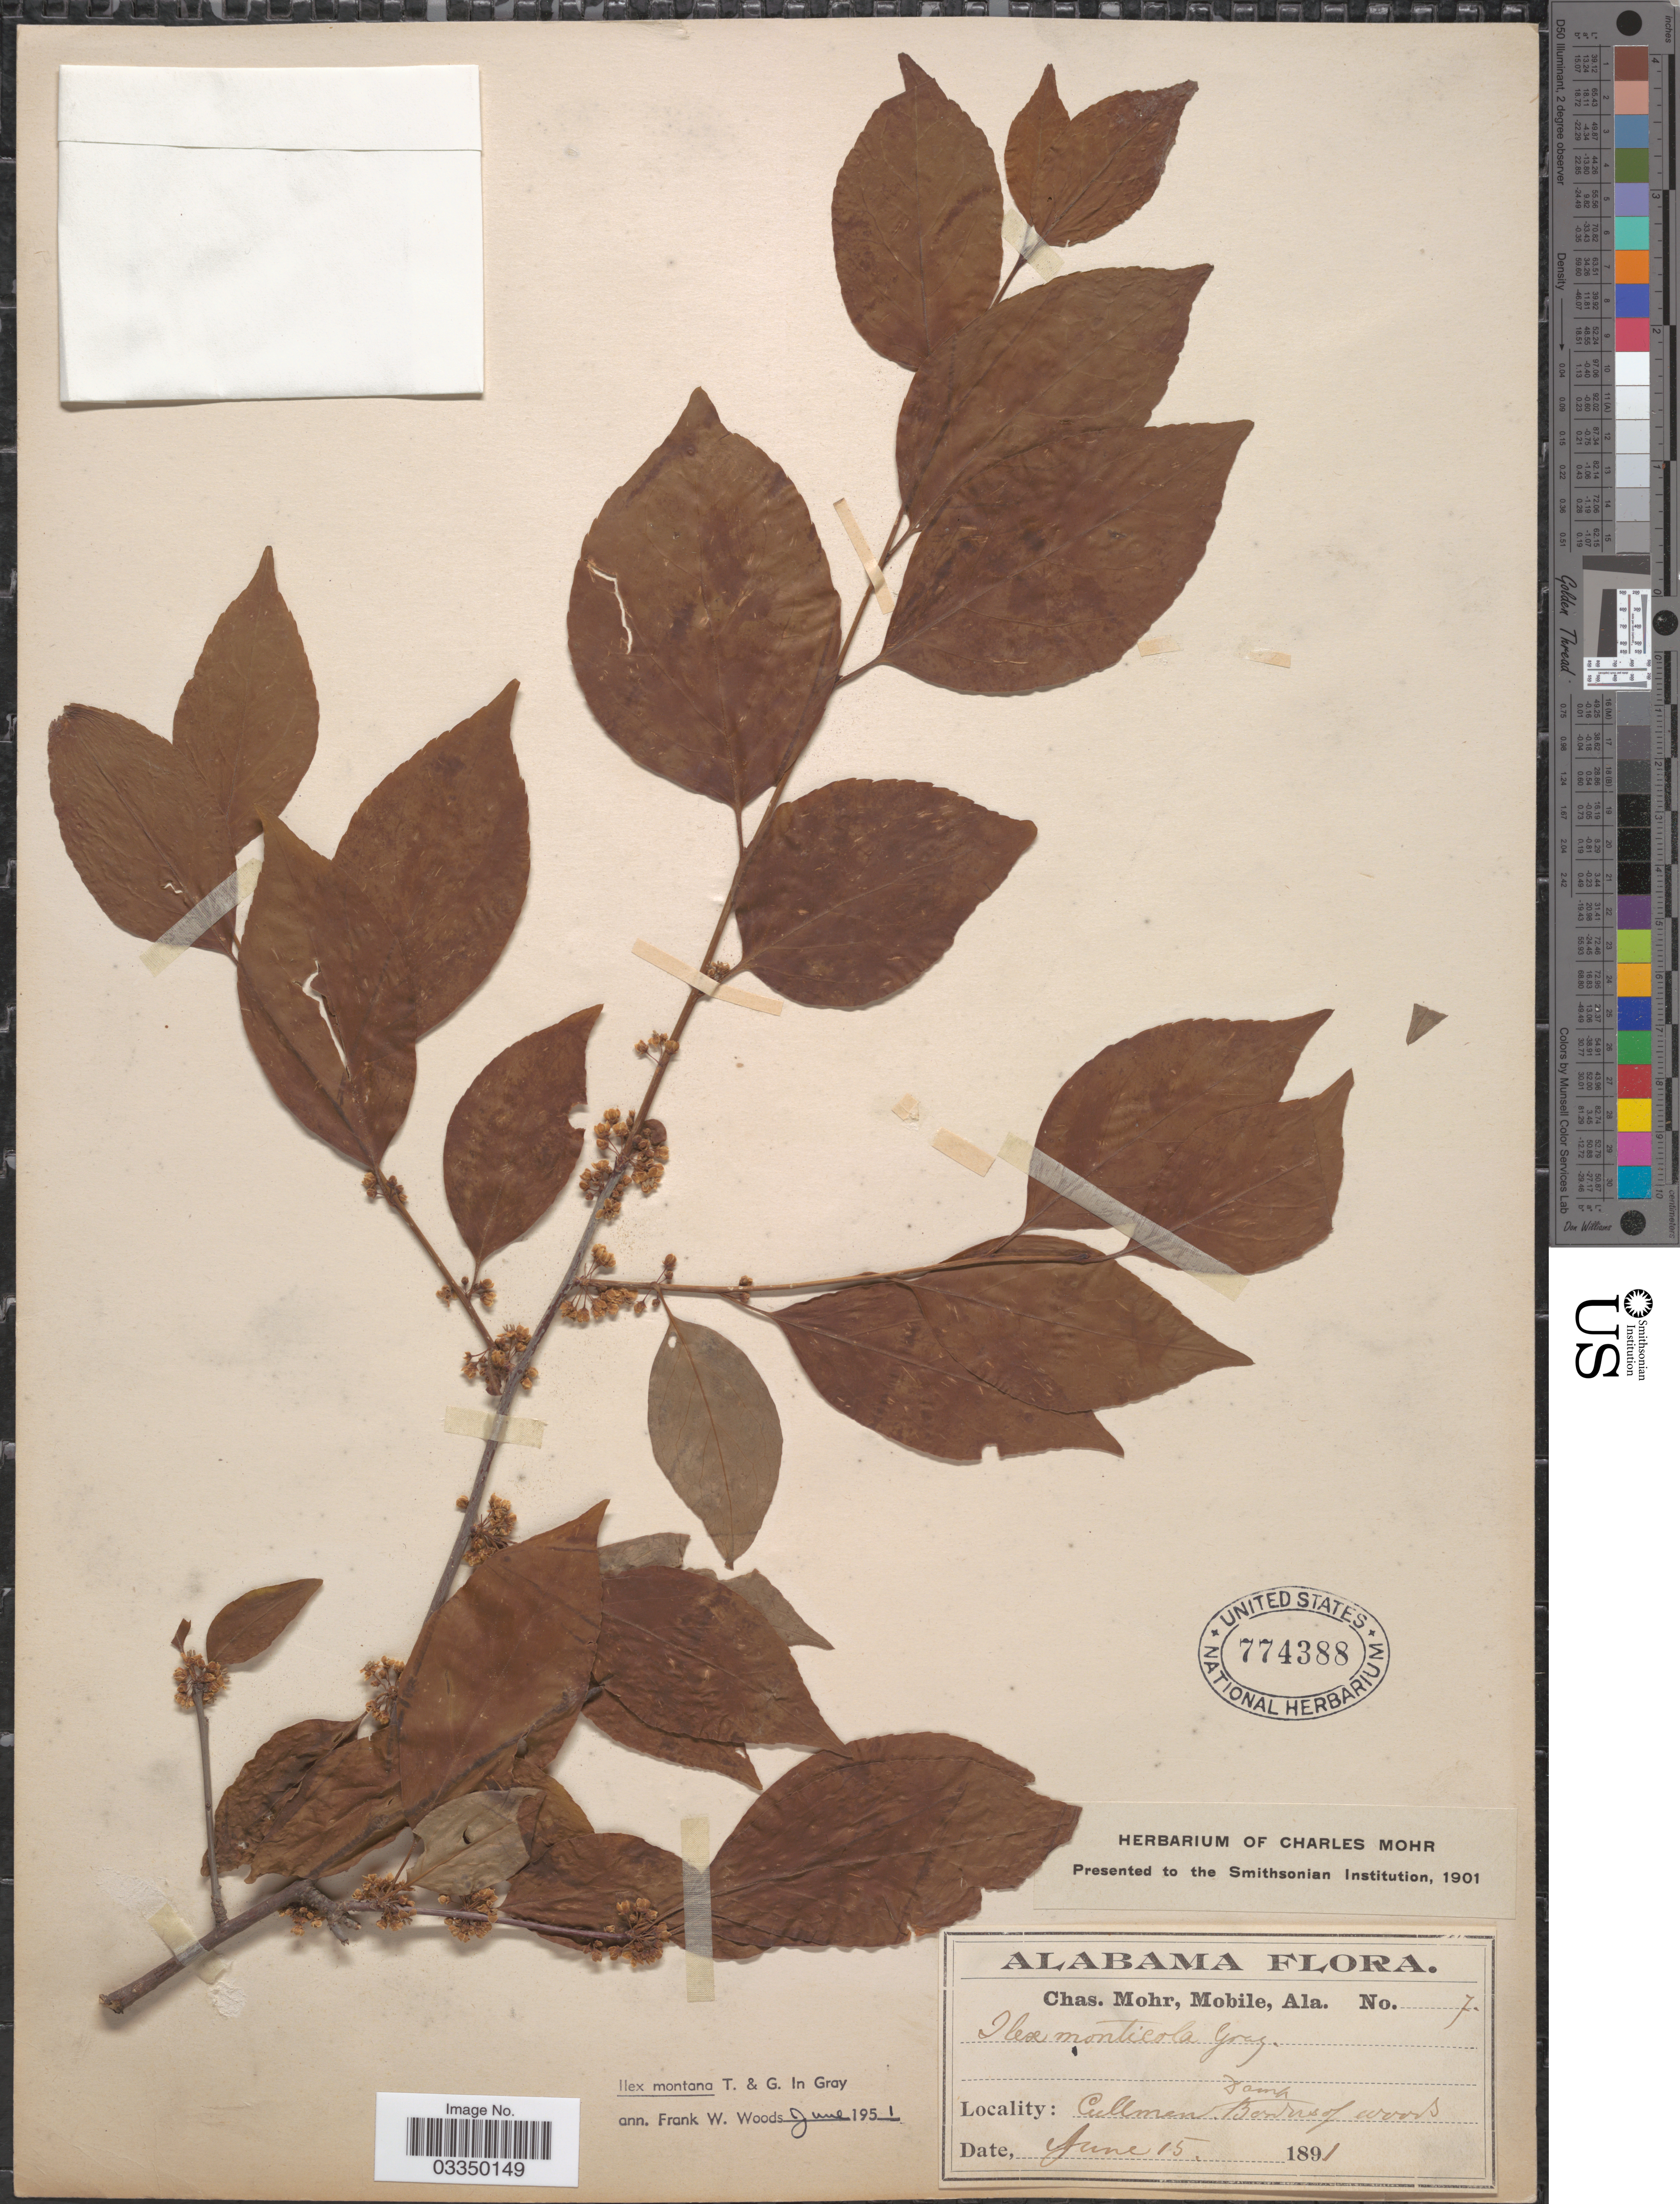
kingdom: Plantae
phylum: Tracheophyta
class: Magnoliopsida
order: Aquifoliales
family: Aquifoliaceae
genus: Ilex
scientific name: Ilex montana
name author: Torr. & A. Gray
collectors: C. Mohr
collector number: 7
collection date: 1891-06-15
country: United States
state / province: Alabama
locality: Cullman.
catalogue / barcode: US 774388